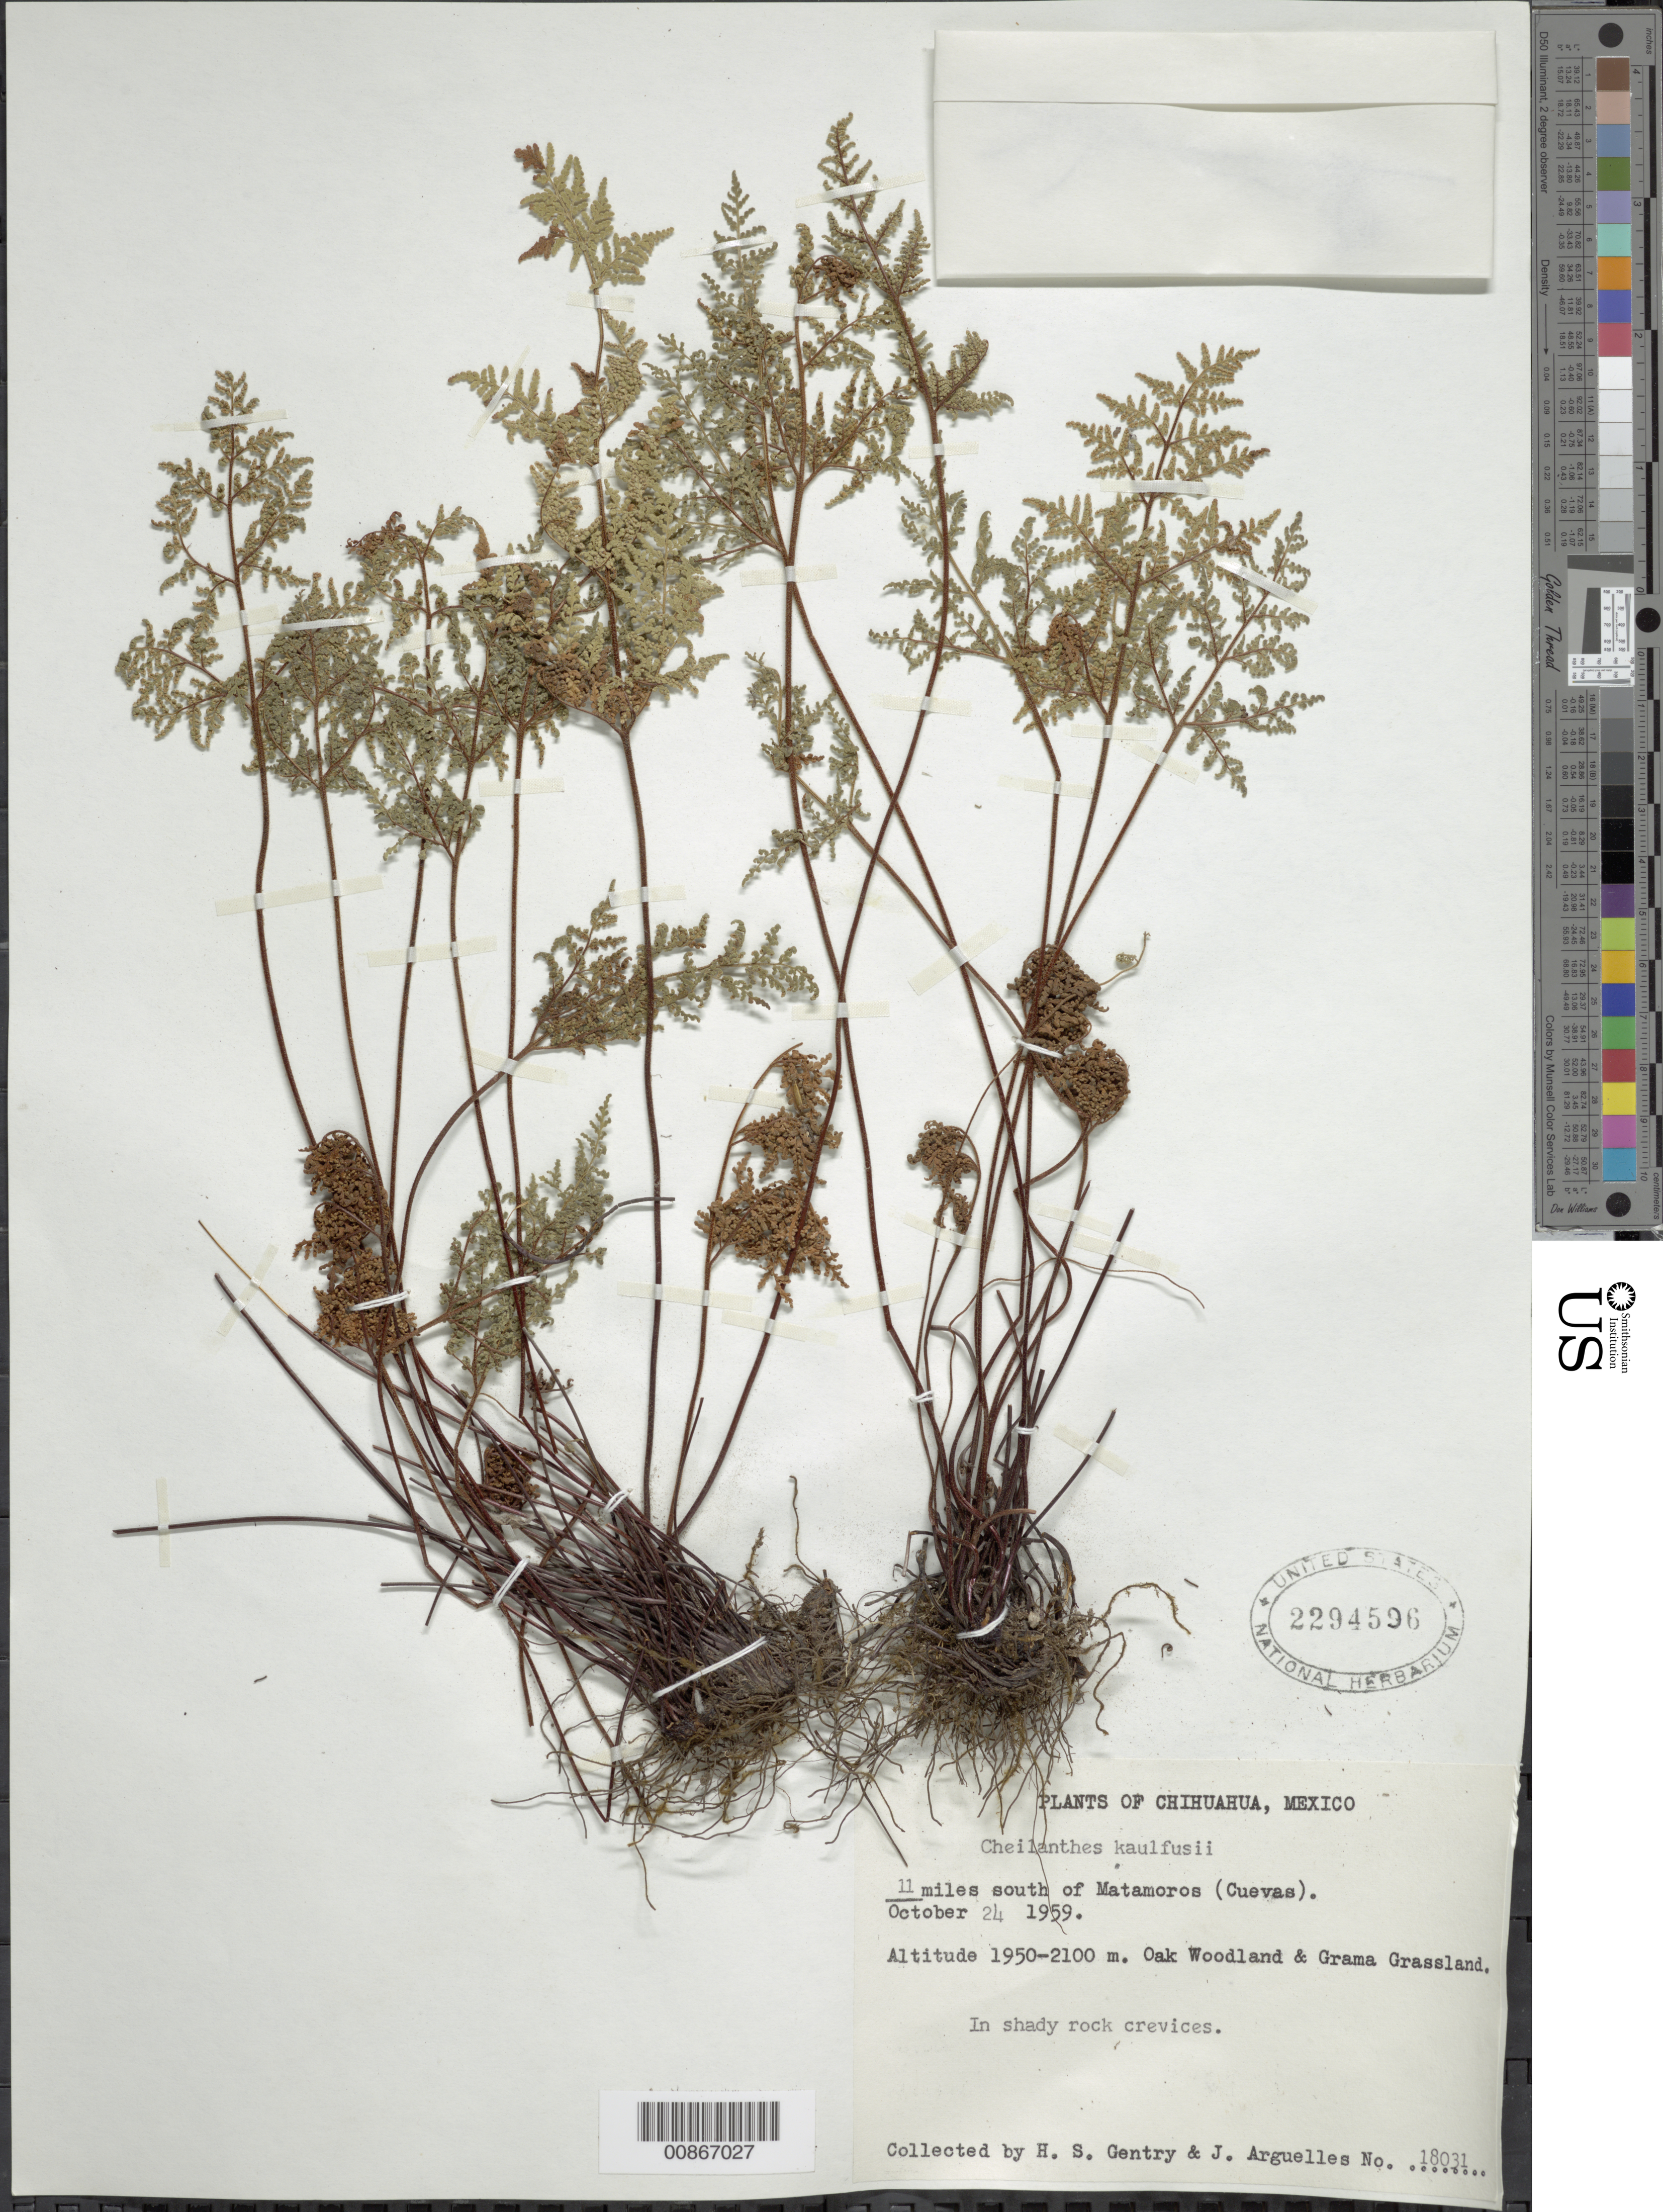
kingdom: Plantae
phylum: Tracheophyta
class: Polypodiopsida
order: Polypodiales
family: Pteridaceae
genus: Gaga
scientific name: Gaga kaulfussii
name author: (Kunze) Fay W. Li & Windham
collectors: H. S. Gentry & J. Arguelles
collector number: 18031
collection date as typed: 24 Oct 1959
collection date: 1959-10-24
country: Mexico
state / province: Chihuahua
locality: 11 miles south of Matamoros (Cuevas).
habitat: In shady rock crevices. Oak Woodland & Grama Grassland.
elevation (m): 2100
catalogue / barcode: US 2294596